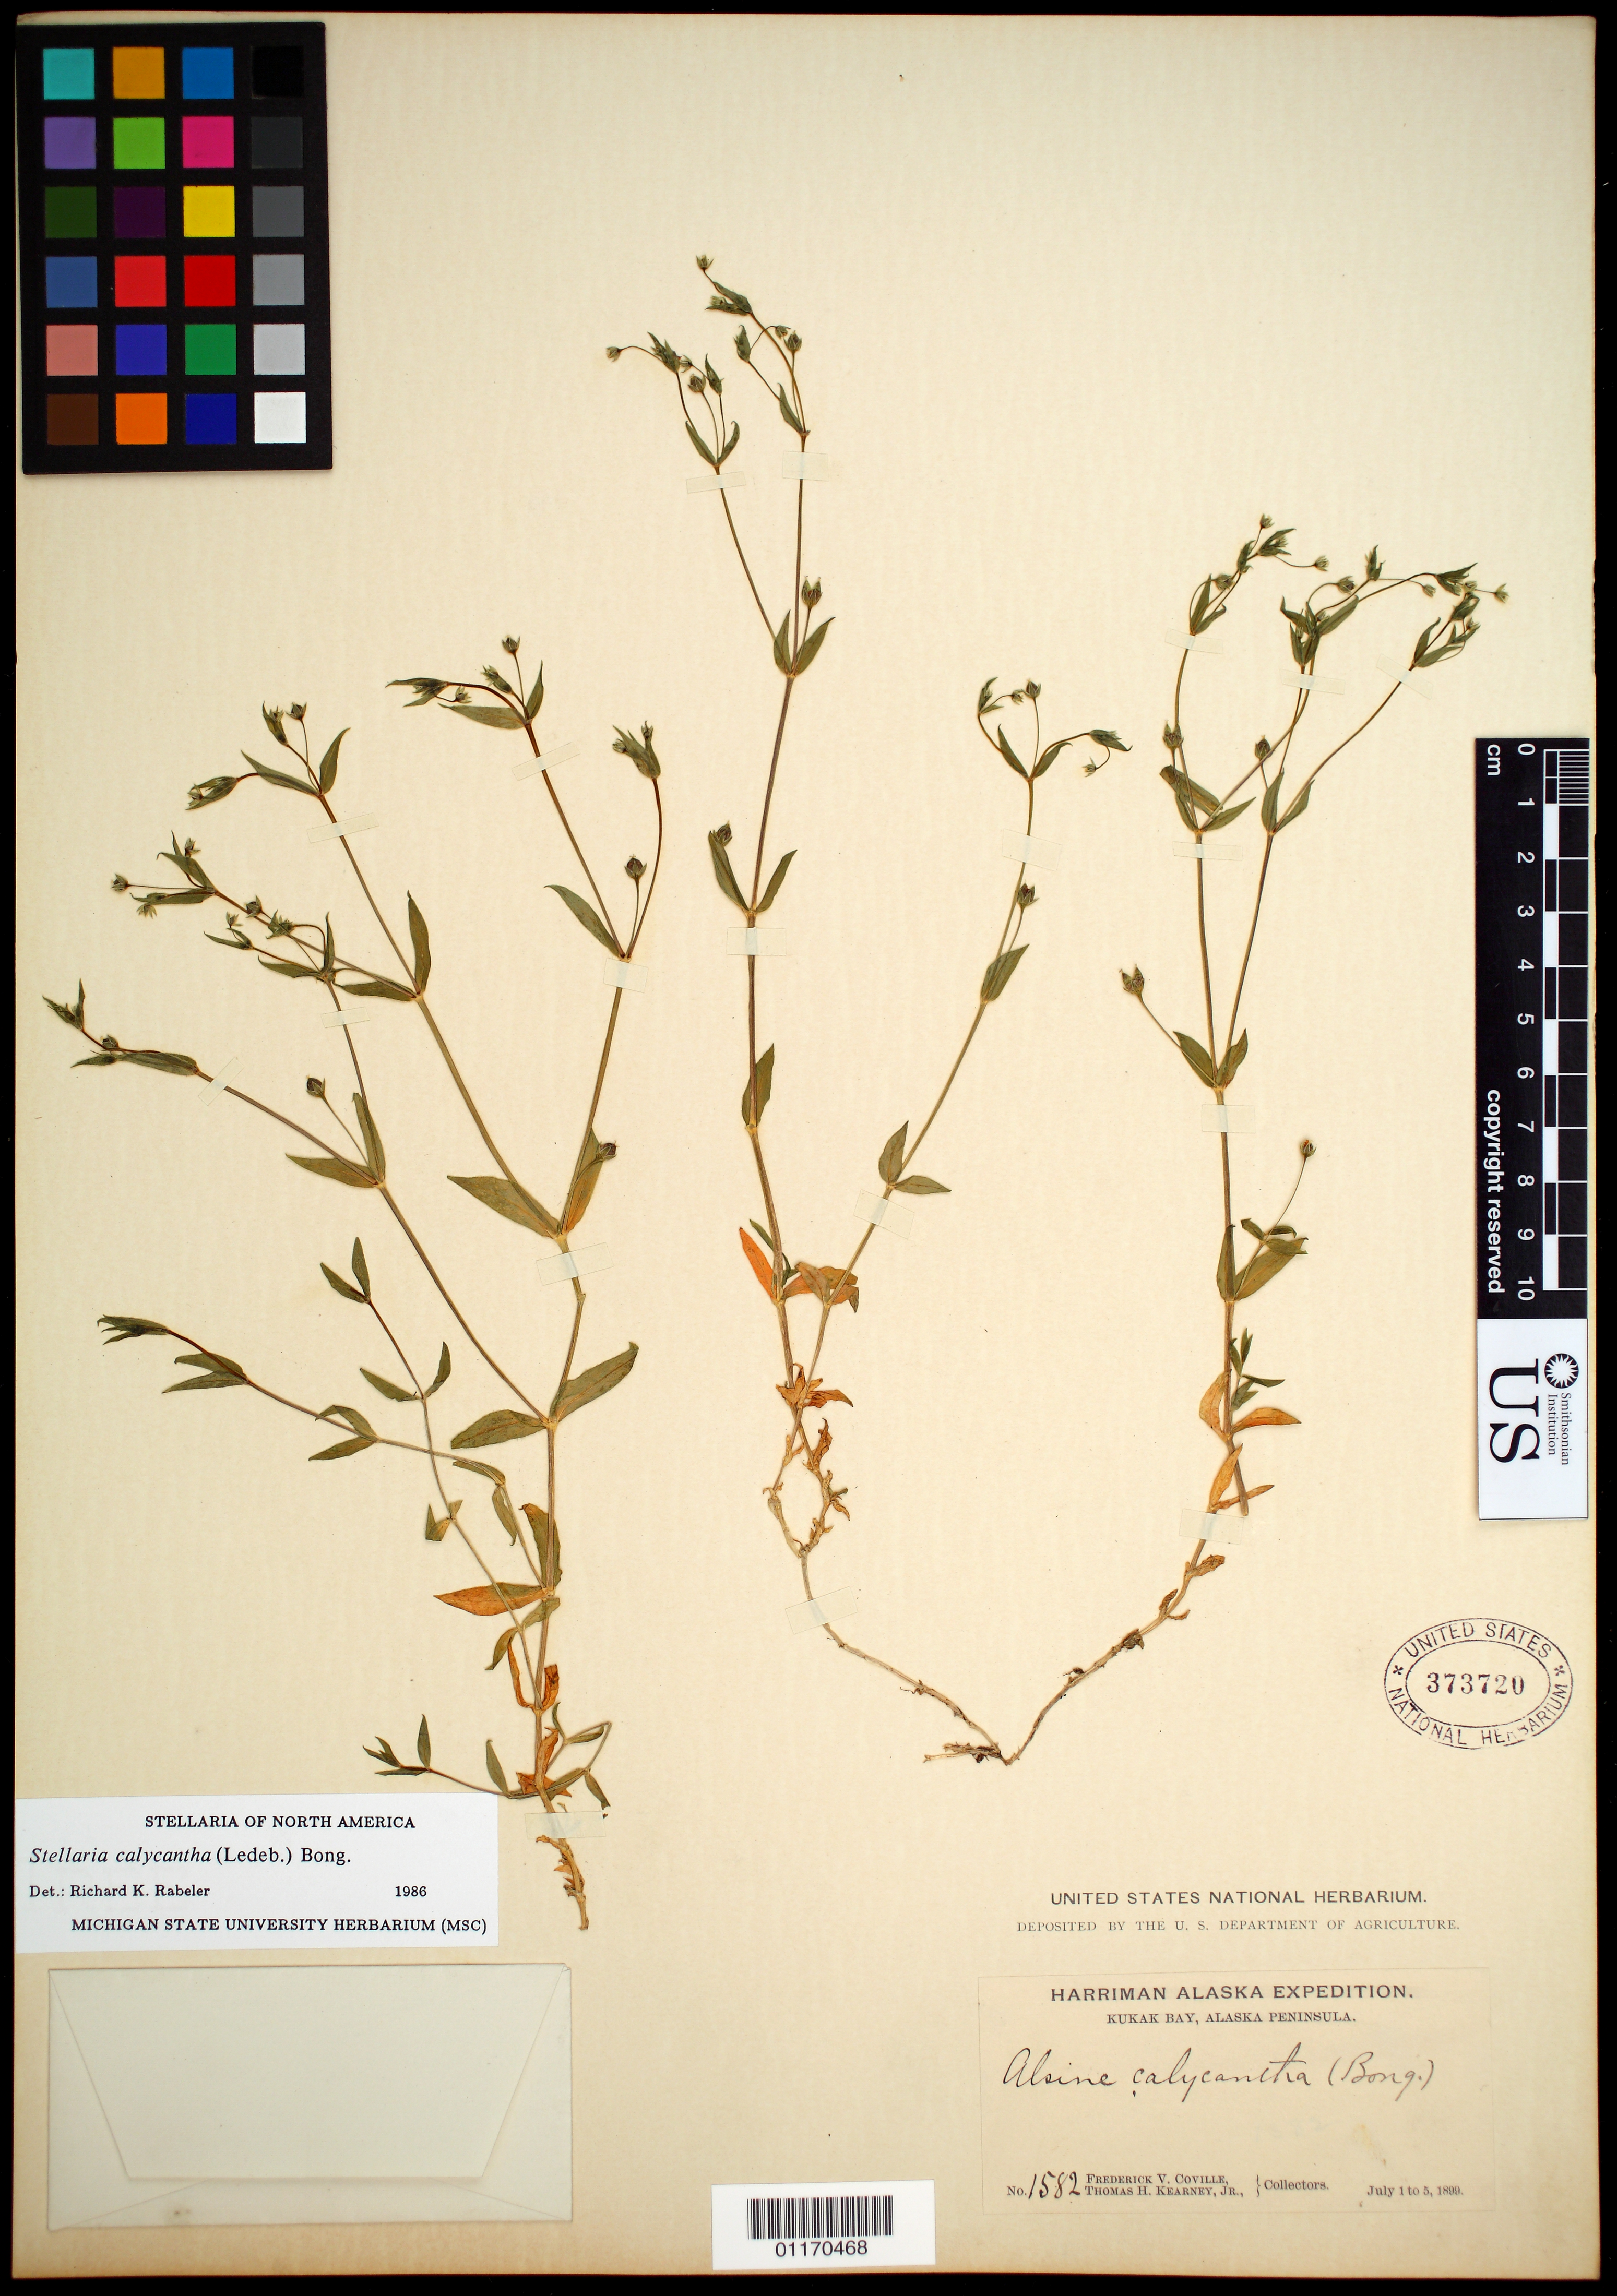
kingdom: Plantae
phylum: Tracheophyta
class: Magnoliopsida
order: Caryophyllales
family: Caryophyllaceae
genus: Stellaria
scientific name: Stellaria calycantha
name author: (Ledeb.) Bong.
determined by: Rabeler, R. K.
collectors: F. V. Coville & T. H. Kearney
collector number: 1582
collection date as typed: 01 Jul 1899 to 05 Jul 1899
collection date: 1899-07-01/1899-07-05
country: United States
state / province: Alaska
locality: Kukak Bay, Alaska Peninsula.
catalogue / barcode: US 373720